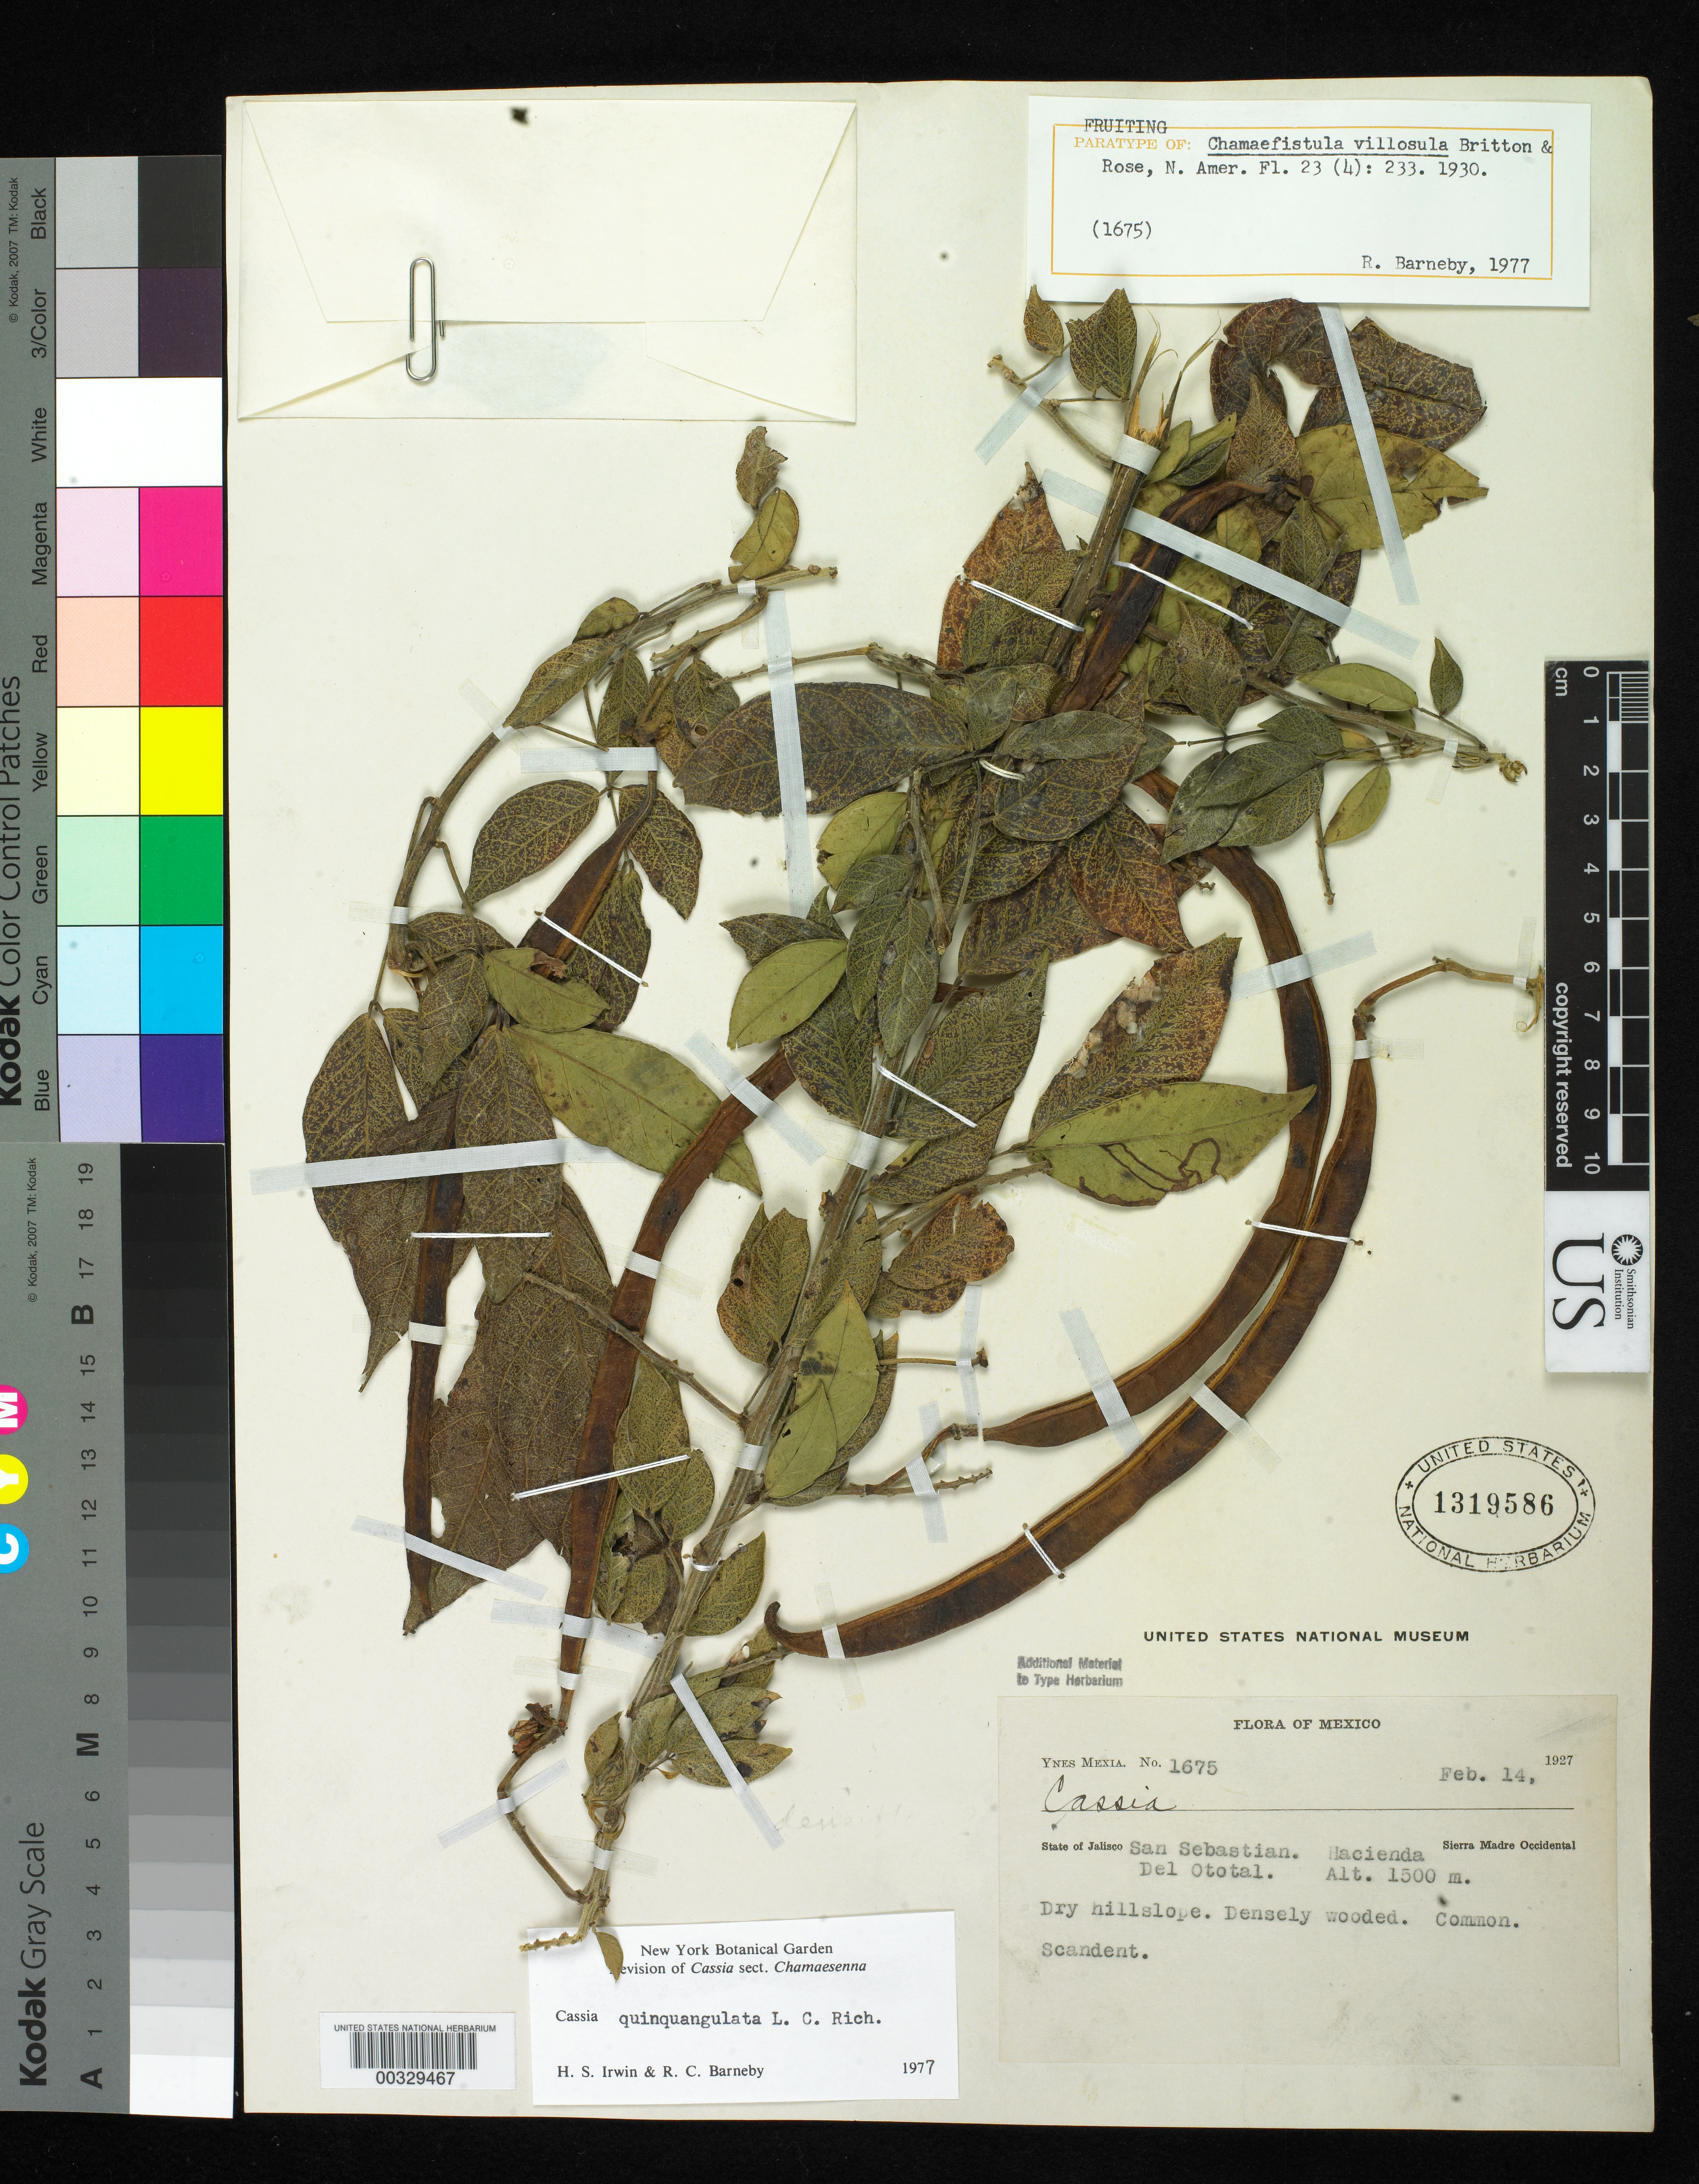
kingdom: Plantae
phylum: Tracheophyta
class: Magnoliopsida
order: Fabales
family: Fabaceae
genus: Chamaefistula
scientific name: Chamaefistula villosula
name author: Britton & Rose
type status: Isotype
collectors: Y. Mexia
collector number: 1675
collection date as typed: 14 Feb 1927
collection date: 1927-02-14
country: Mexico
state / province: Jalisco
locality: State of Jalisco, San Sebastian, Hacienda Del Ototal.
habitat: Dry hillslope. Densely wooded.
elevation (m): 1500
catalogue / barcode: US 1319586